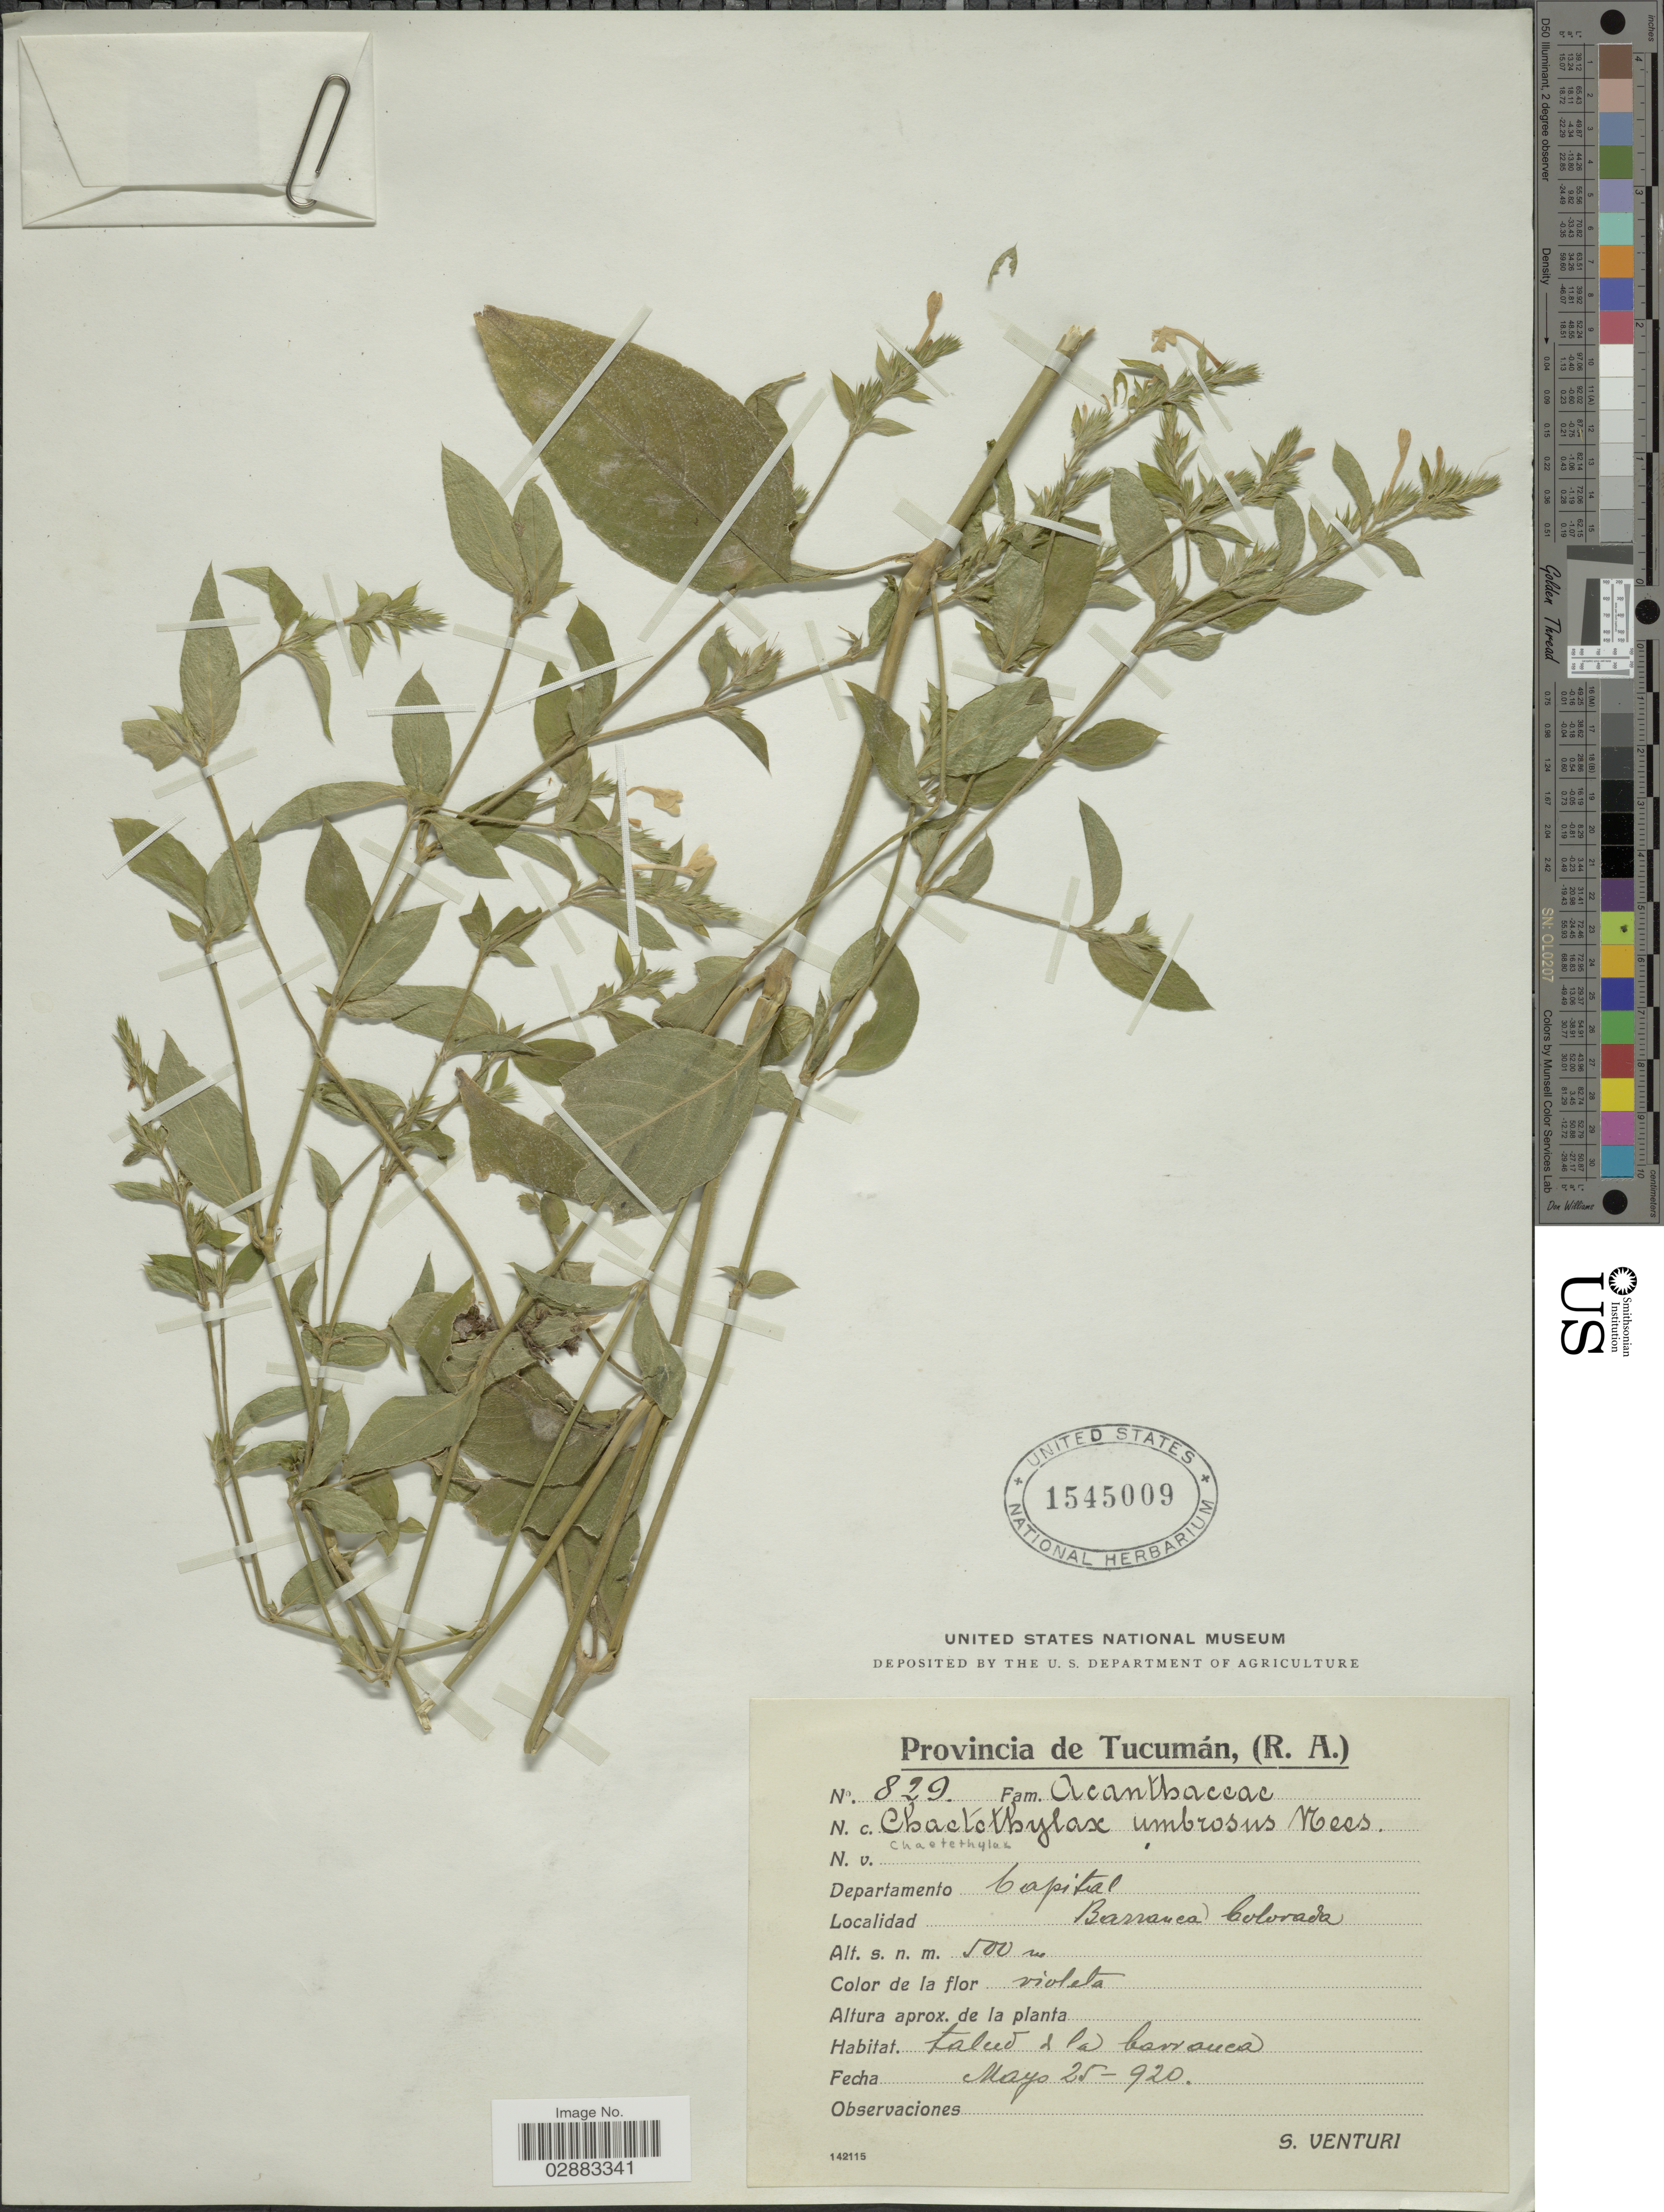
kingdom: Plantae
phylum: Tracheophyta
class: Magnoliopsida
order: Lamiales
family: Acanthaceae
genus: Justicia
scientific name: Justicia goudotii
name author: V.A.W. Graham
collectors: S. Venturi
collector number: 829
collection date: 1920-05-25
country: Argentina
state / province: Tucuman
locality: Provincia de Tucumán, (R.A.). Departamento Capital. Barranca Colorada.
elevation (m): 500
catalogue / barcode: US 1545009